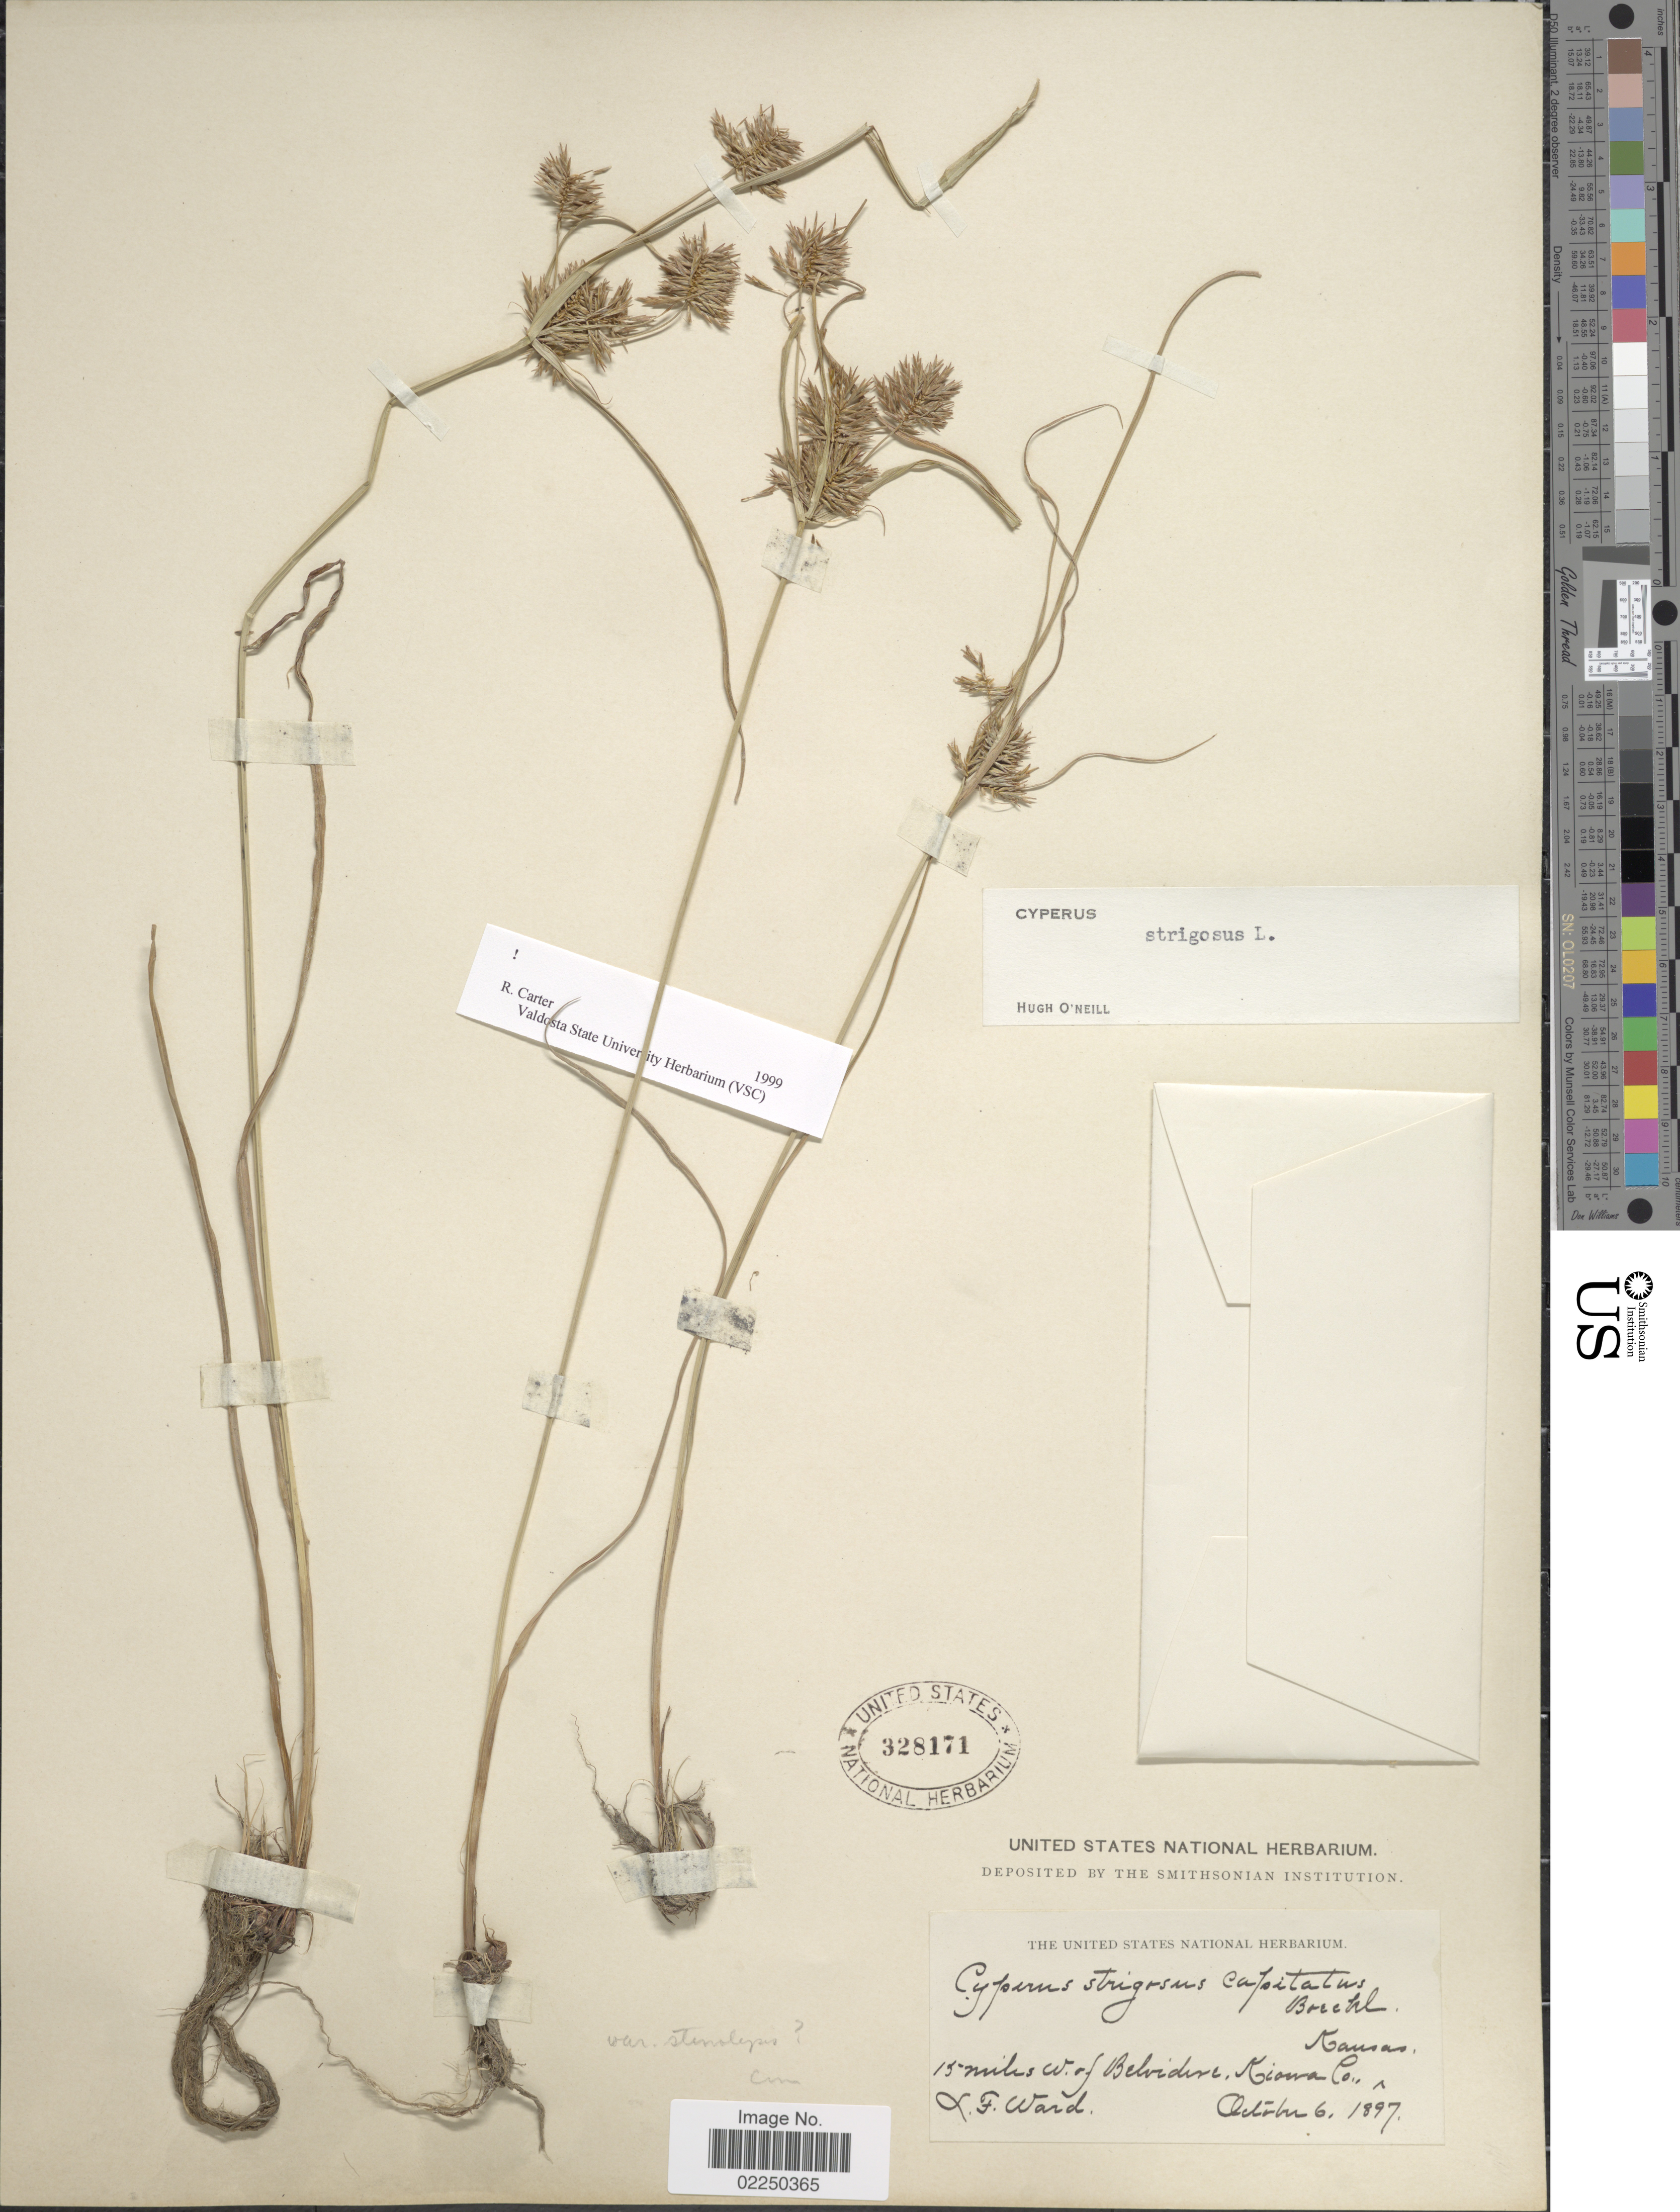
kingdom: Plantae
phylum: Tracheophyta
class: Liliopsida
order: Poales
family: Cyperaceae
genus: Cyperus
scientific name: Cyperus strigosus L.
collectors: L. Ward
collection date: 1897-10-06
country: United States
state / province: Kansas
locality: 15 miles w. of Belvidere, Kiowa Co.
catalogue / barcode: US 328171